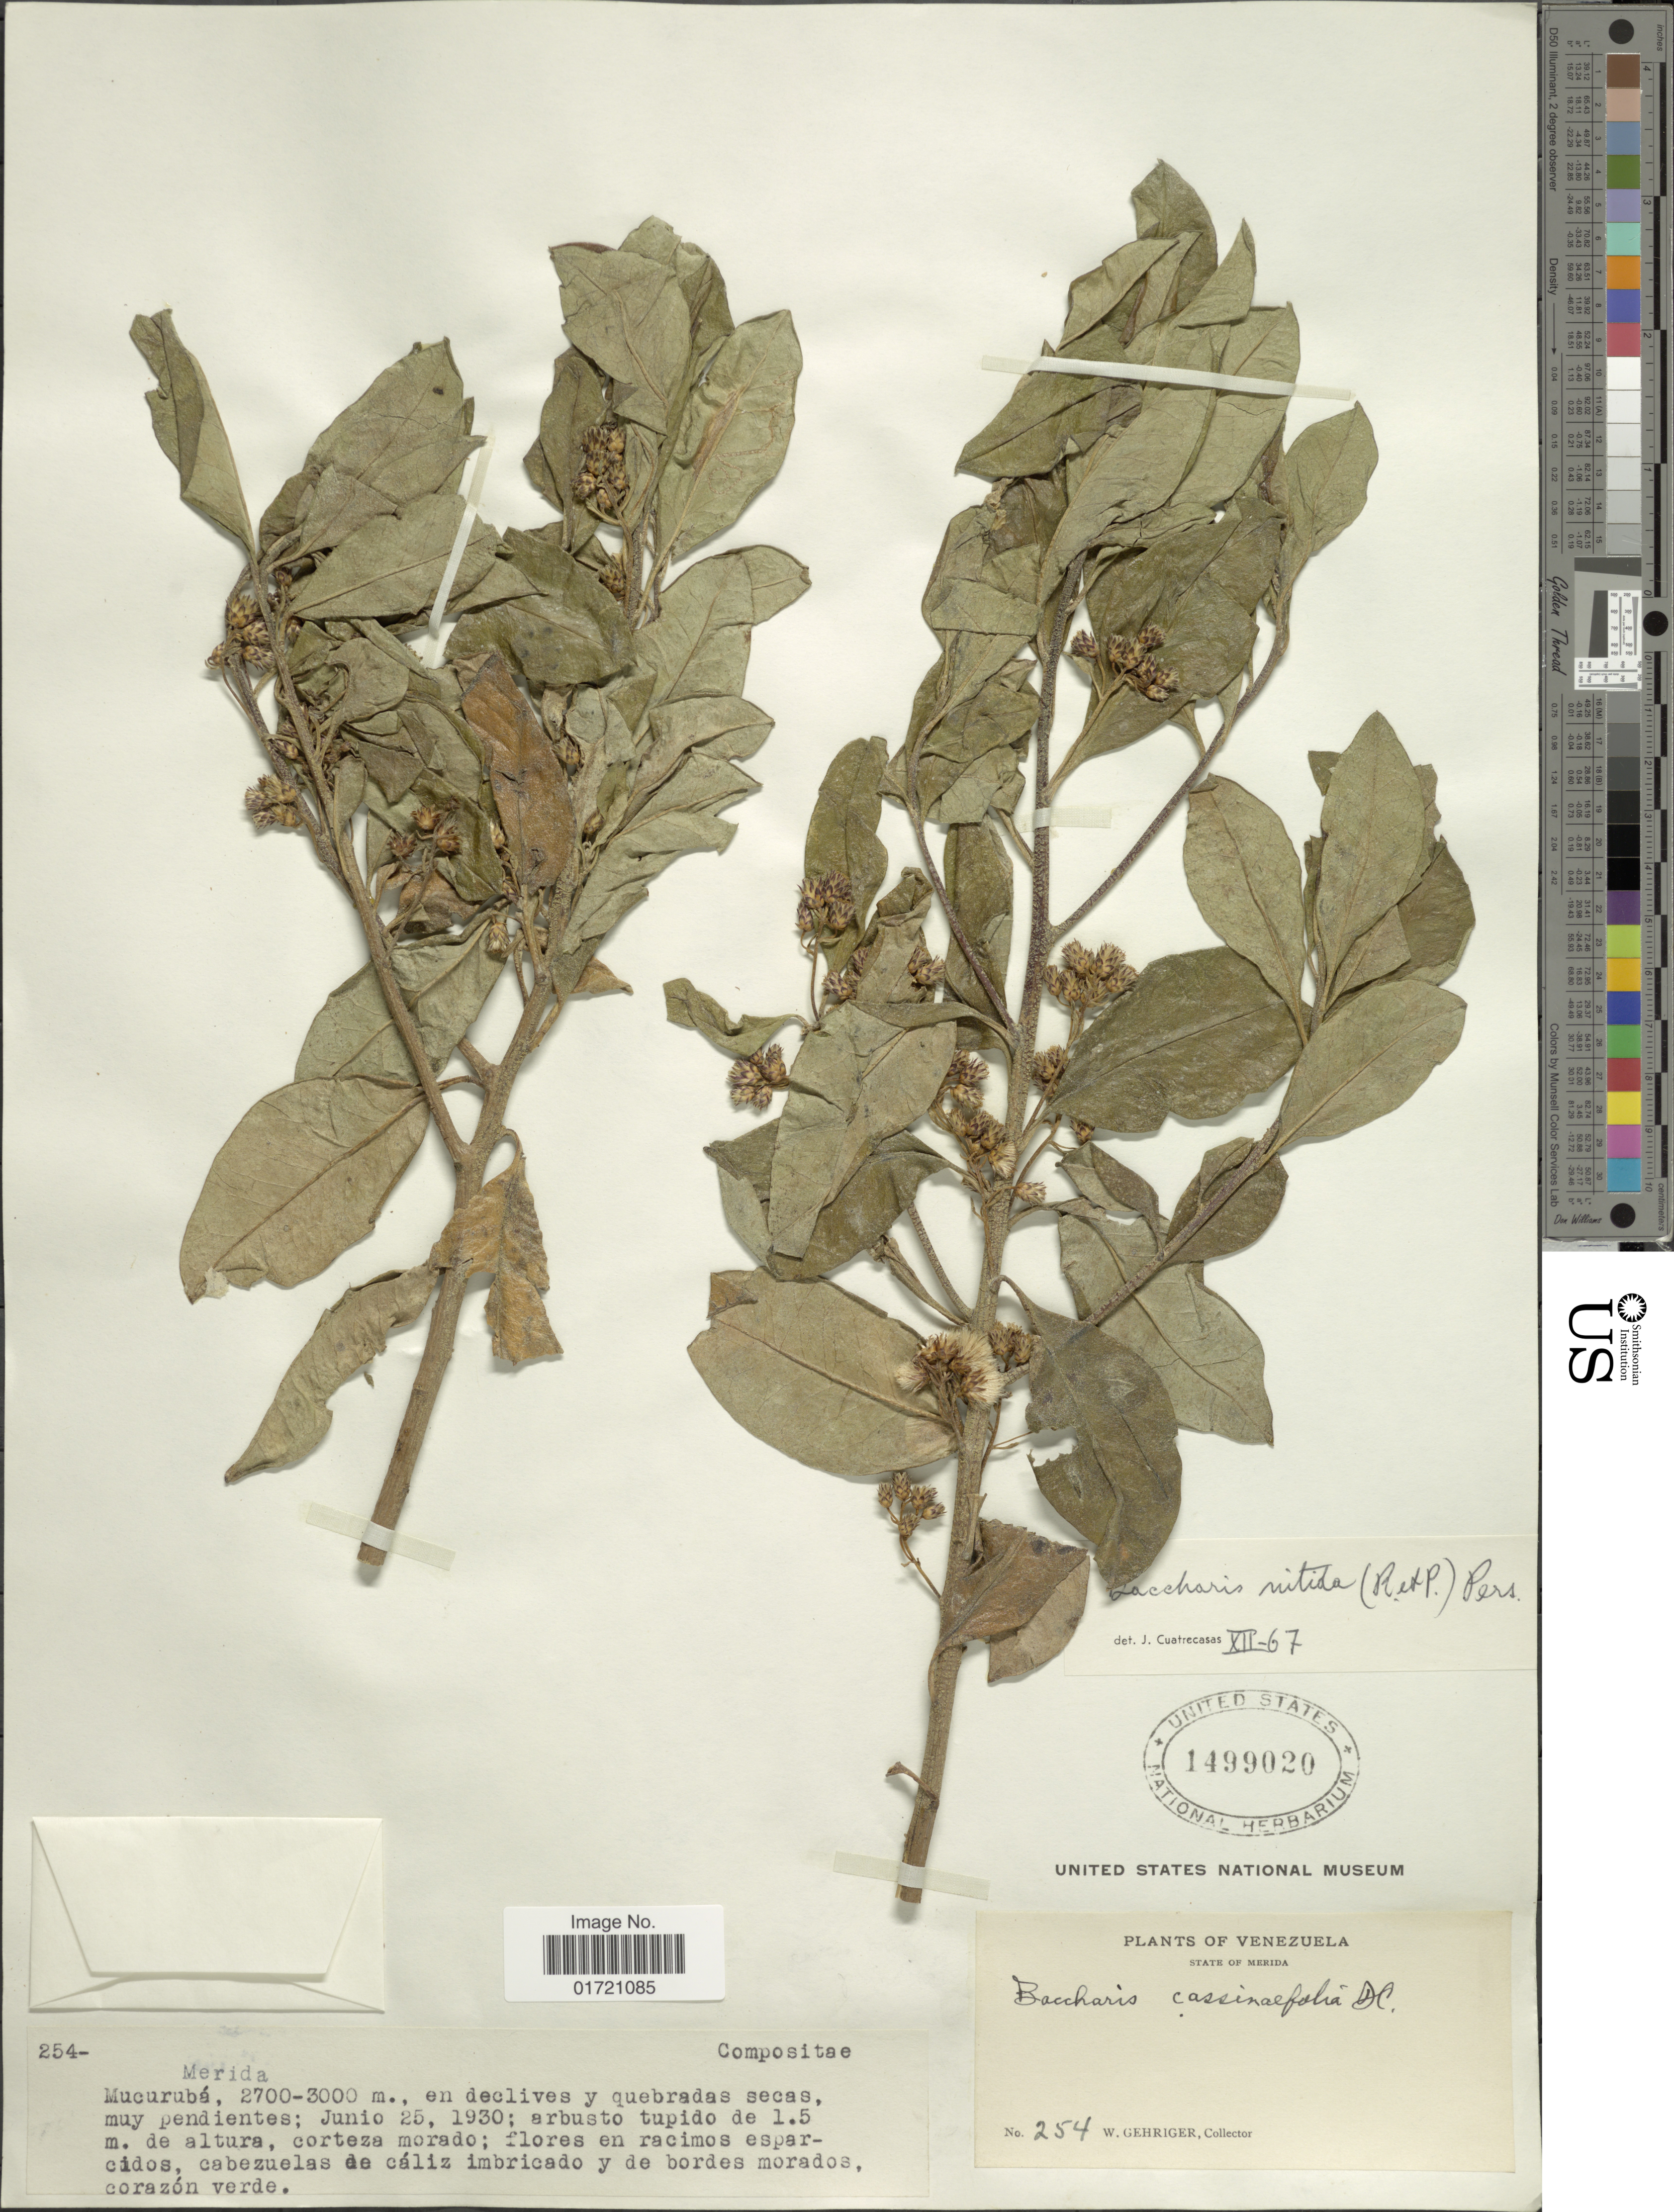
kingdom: Plantae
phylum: Tracheophyta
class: Magnoliopsida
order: Asterales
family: Asteraceae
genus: Baccharis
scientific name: Baccharis nitida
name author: (Ruiz & Pav.) Pers.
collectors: W. Gehriger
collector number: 254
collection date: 1930-06-25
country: Venezuela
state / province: Mérida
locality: State of Merida. Mucurubá.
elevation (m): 2700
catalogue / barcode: US 1499020